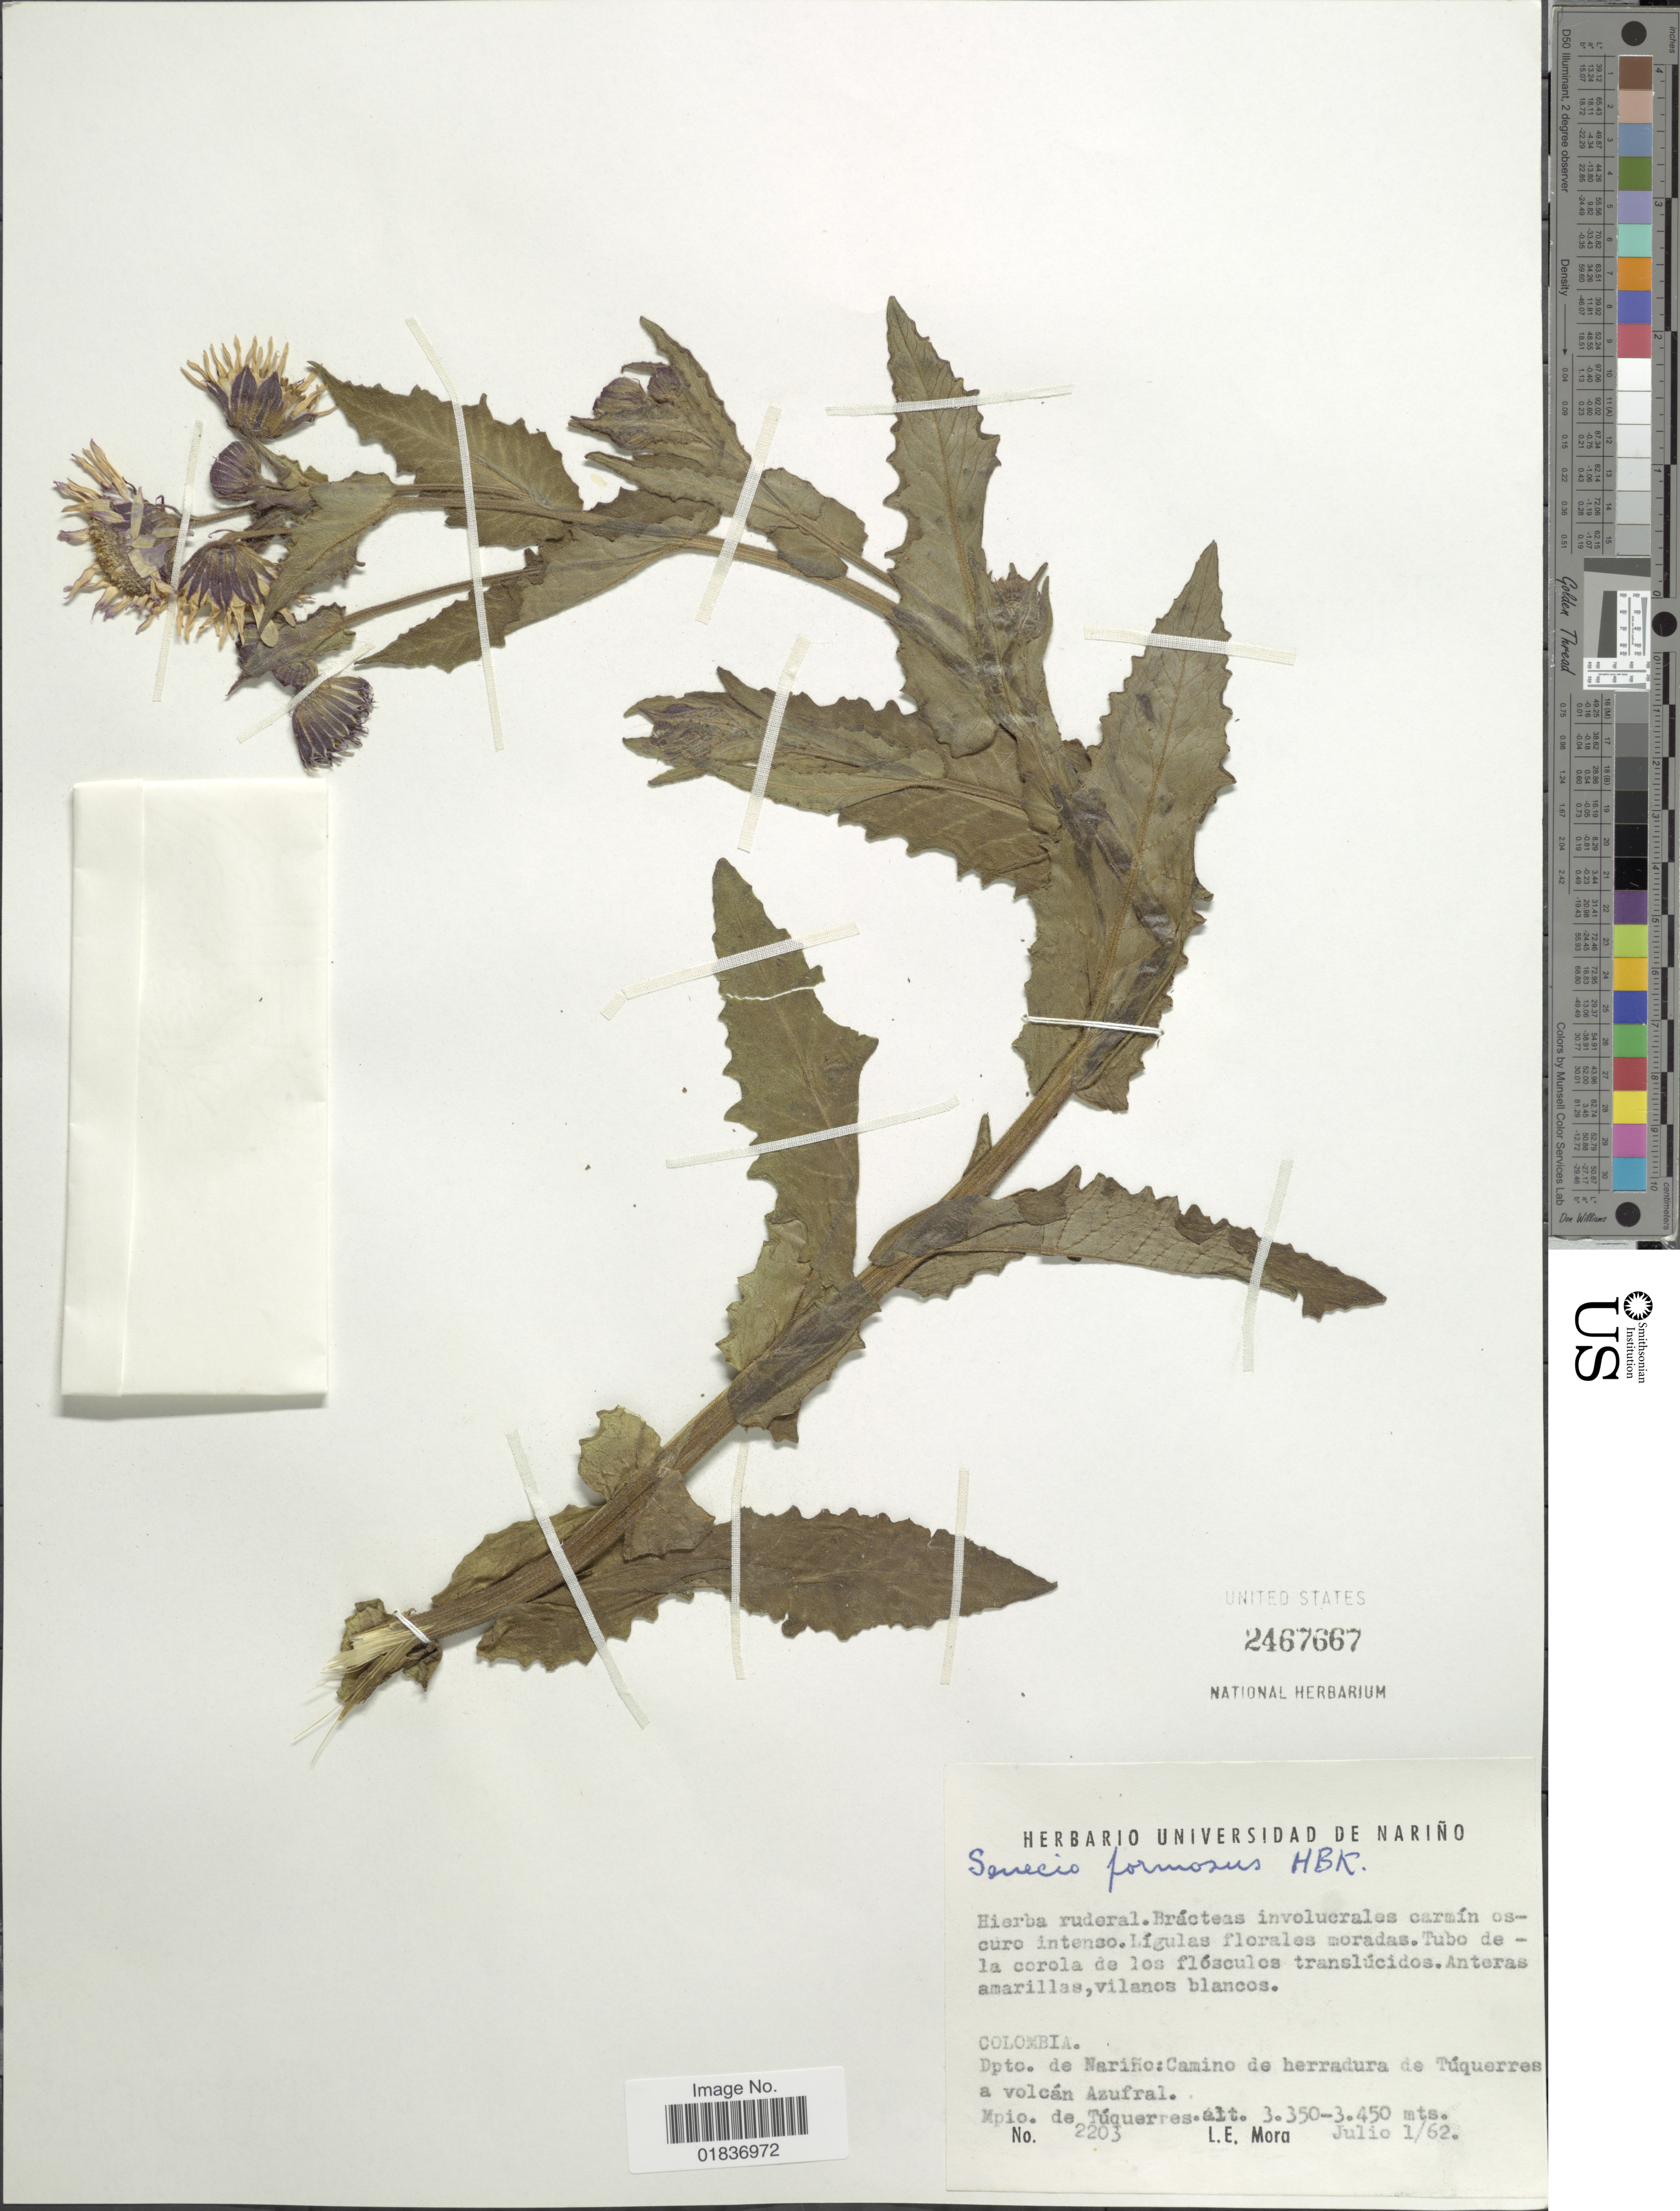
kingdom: Plantae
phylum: Tracheophyta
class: Magnoliopsida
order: Asterales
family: Asteraceae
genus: Senecio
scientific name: Senecio wedglacialis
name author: Cuatrec.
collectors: L. Mora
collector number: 2203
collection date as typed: Transcribed d/m/y: 1/7/62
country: Colombia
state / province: Nariño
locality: Dpto. de Nariño: Camino de herradura de Tuquerrs a volcan Azufral. Mpio. de Tuquerres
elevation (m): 3350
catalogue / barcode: US 2467667